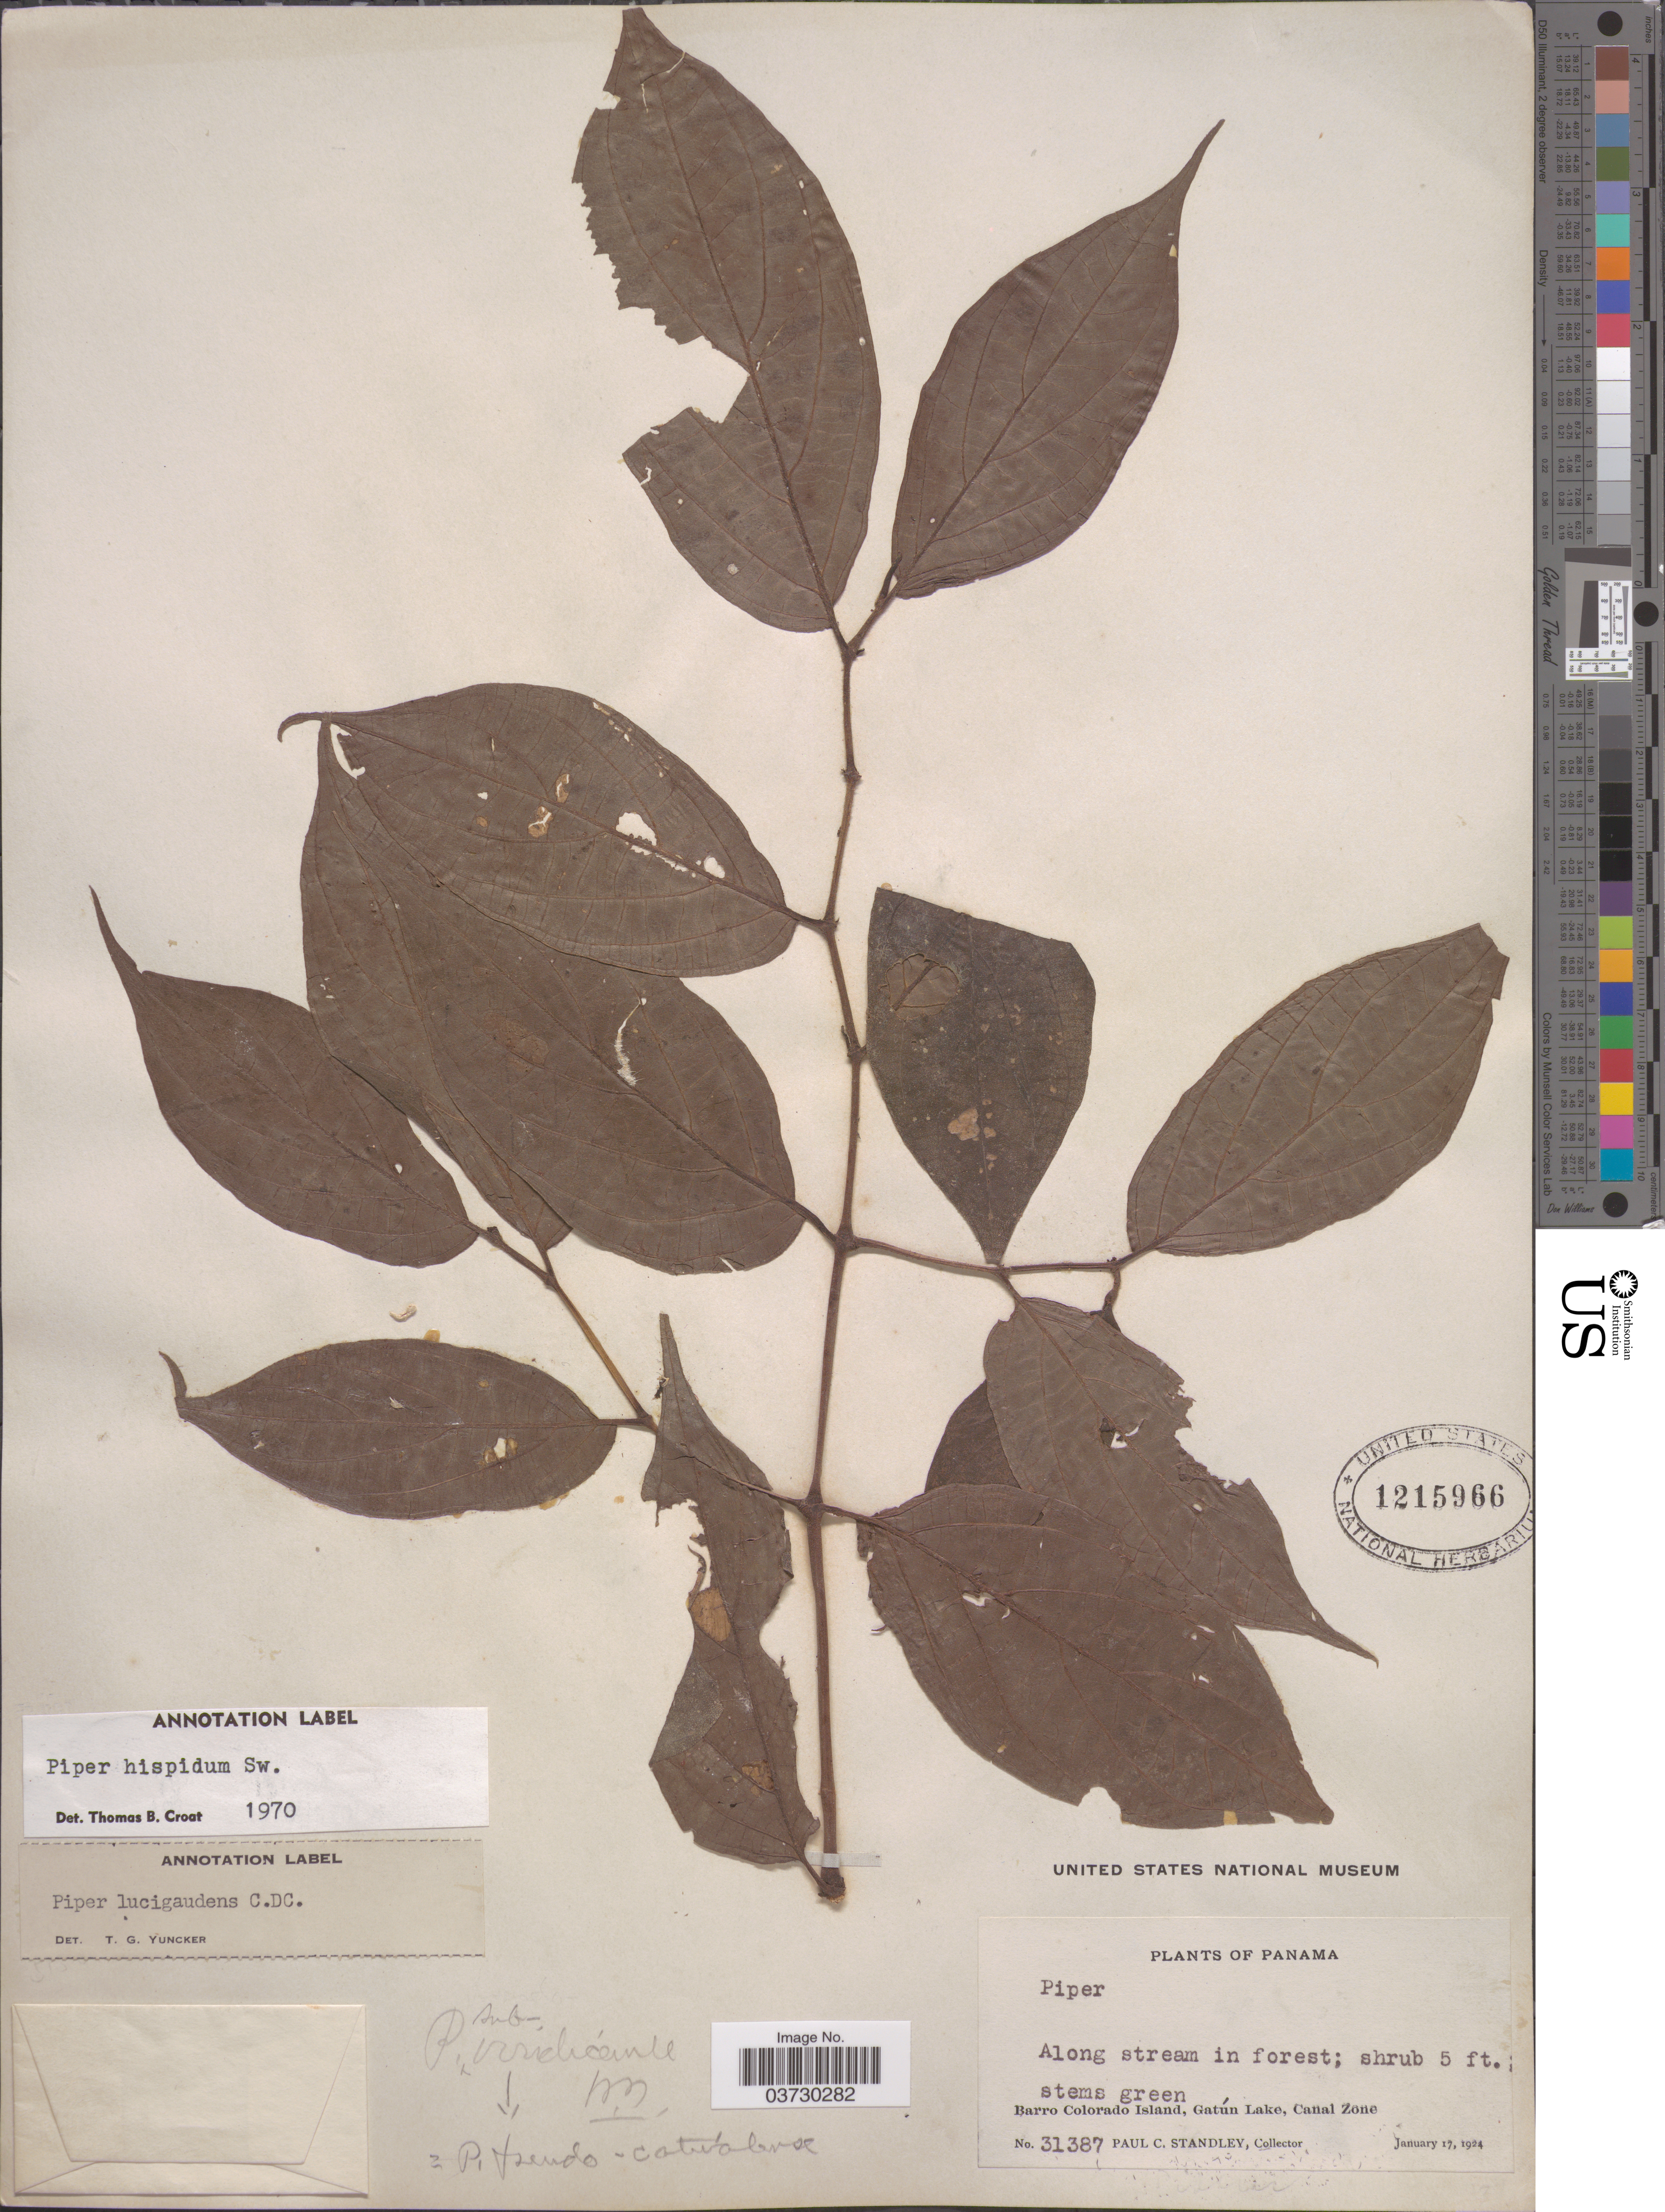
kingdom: Plantae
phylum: Tracheophyta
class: Magnoliopsida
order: Piperales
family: Piperaceae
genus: Piper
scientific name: Piper hispidum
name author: Sw.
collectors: P. C. Standley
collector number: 31387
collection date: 1924-01-17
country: Panama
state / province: Panamá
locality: Barro Colorado Island, Gatún Lake, Canal Zone.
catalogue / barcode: US 1215966